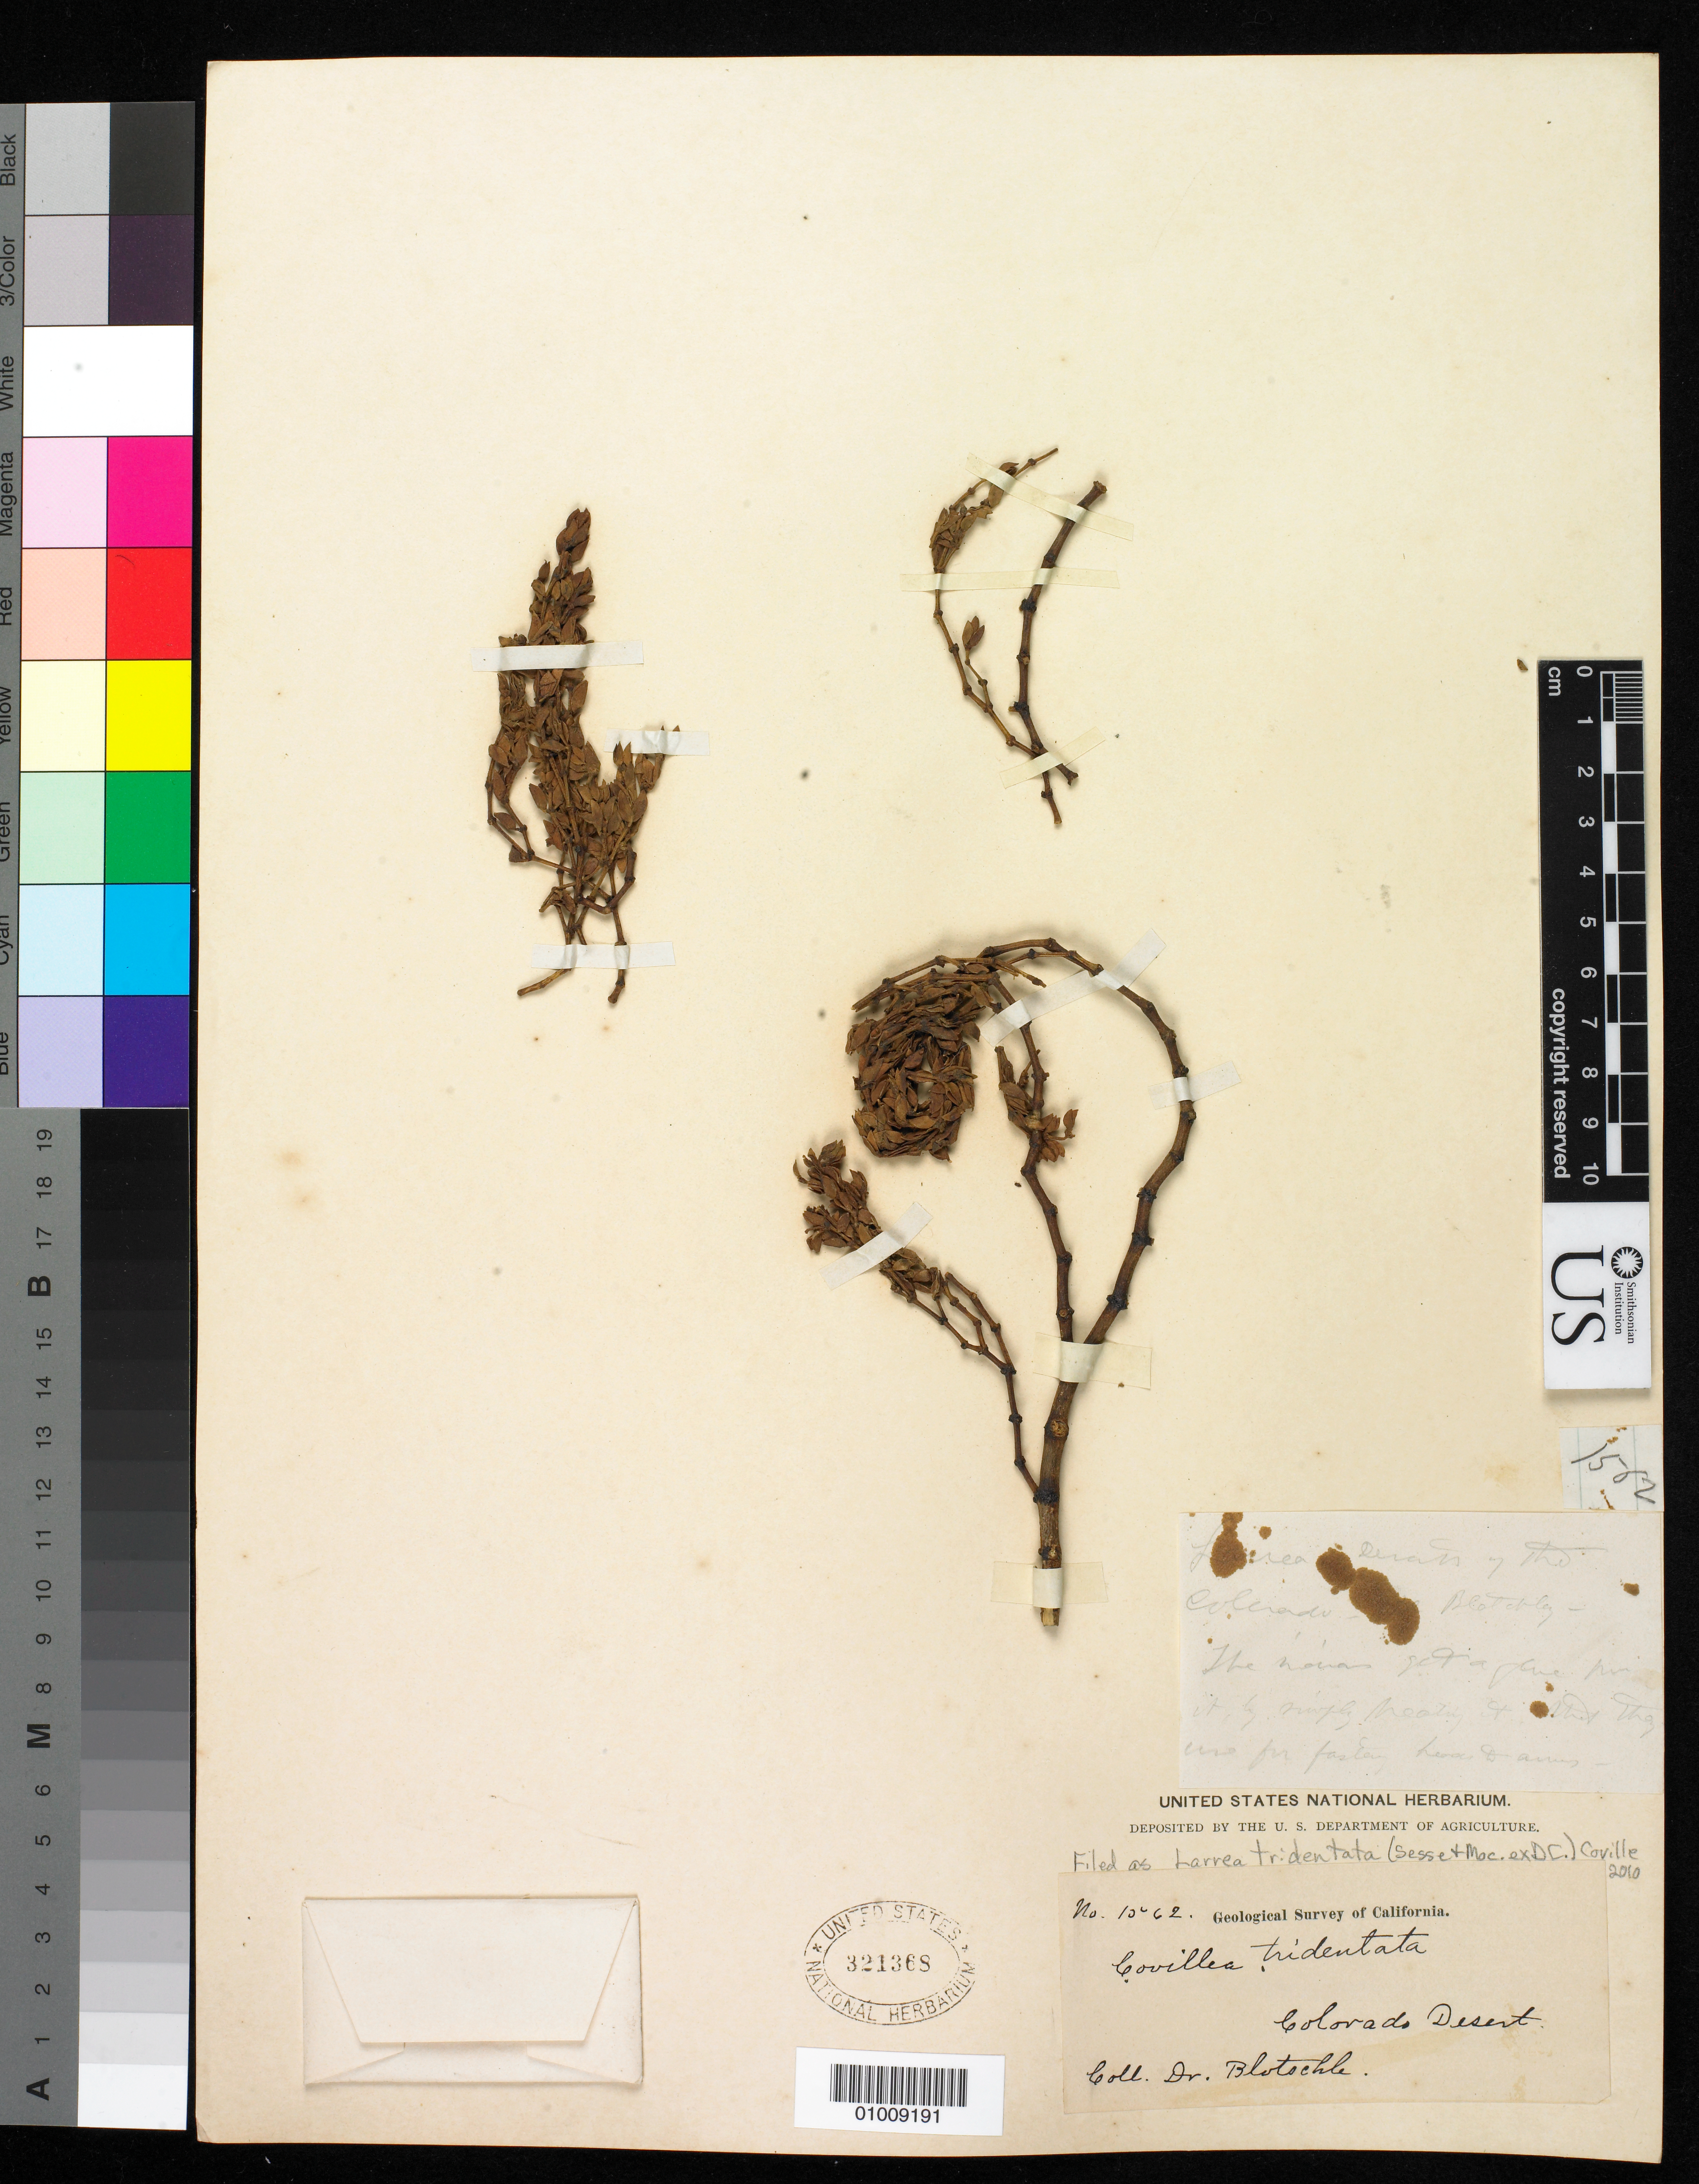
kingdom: Plantae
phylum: Tracheophyta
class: Magnoliopsida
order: Zygophyllales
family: Zygophyllaceae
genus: Larrea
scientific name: Larrea tridentata var. tridentata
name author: (Sessé & Moc. ex DC.) Coville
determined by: Strong, M. T., (US), Smithsonian Institution - National Museum of Natural History (UNITED STATES)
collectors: -. Blotschle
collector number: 1562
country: United States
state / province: California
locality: Colorado Desert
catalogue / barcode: US 321368